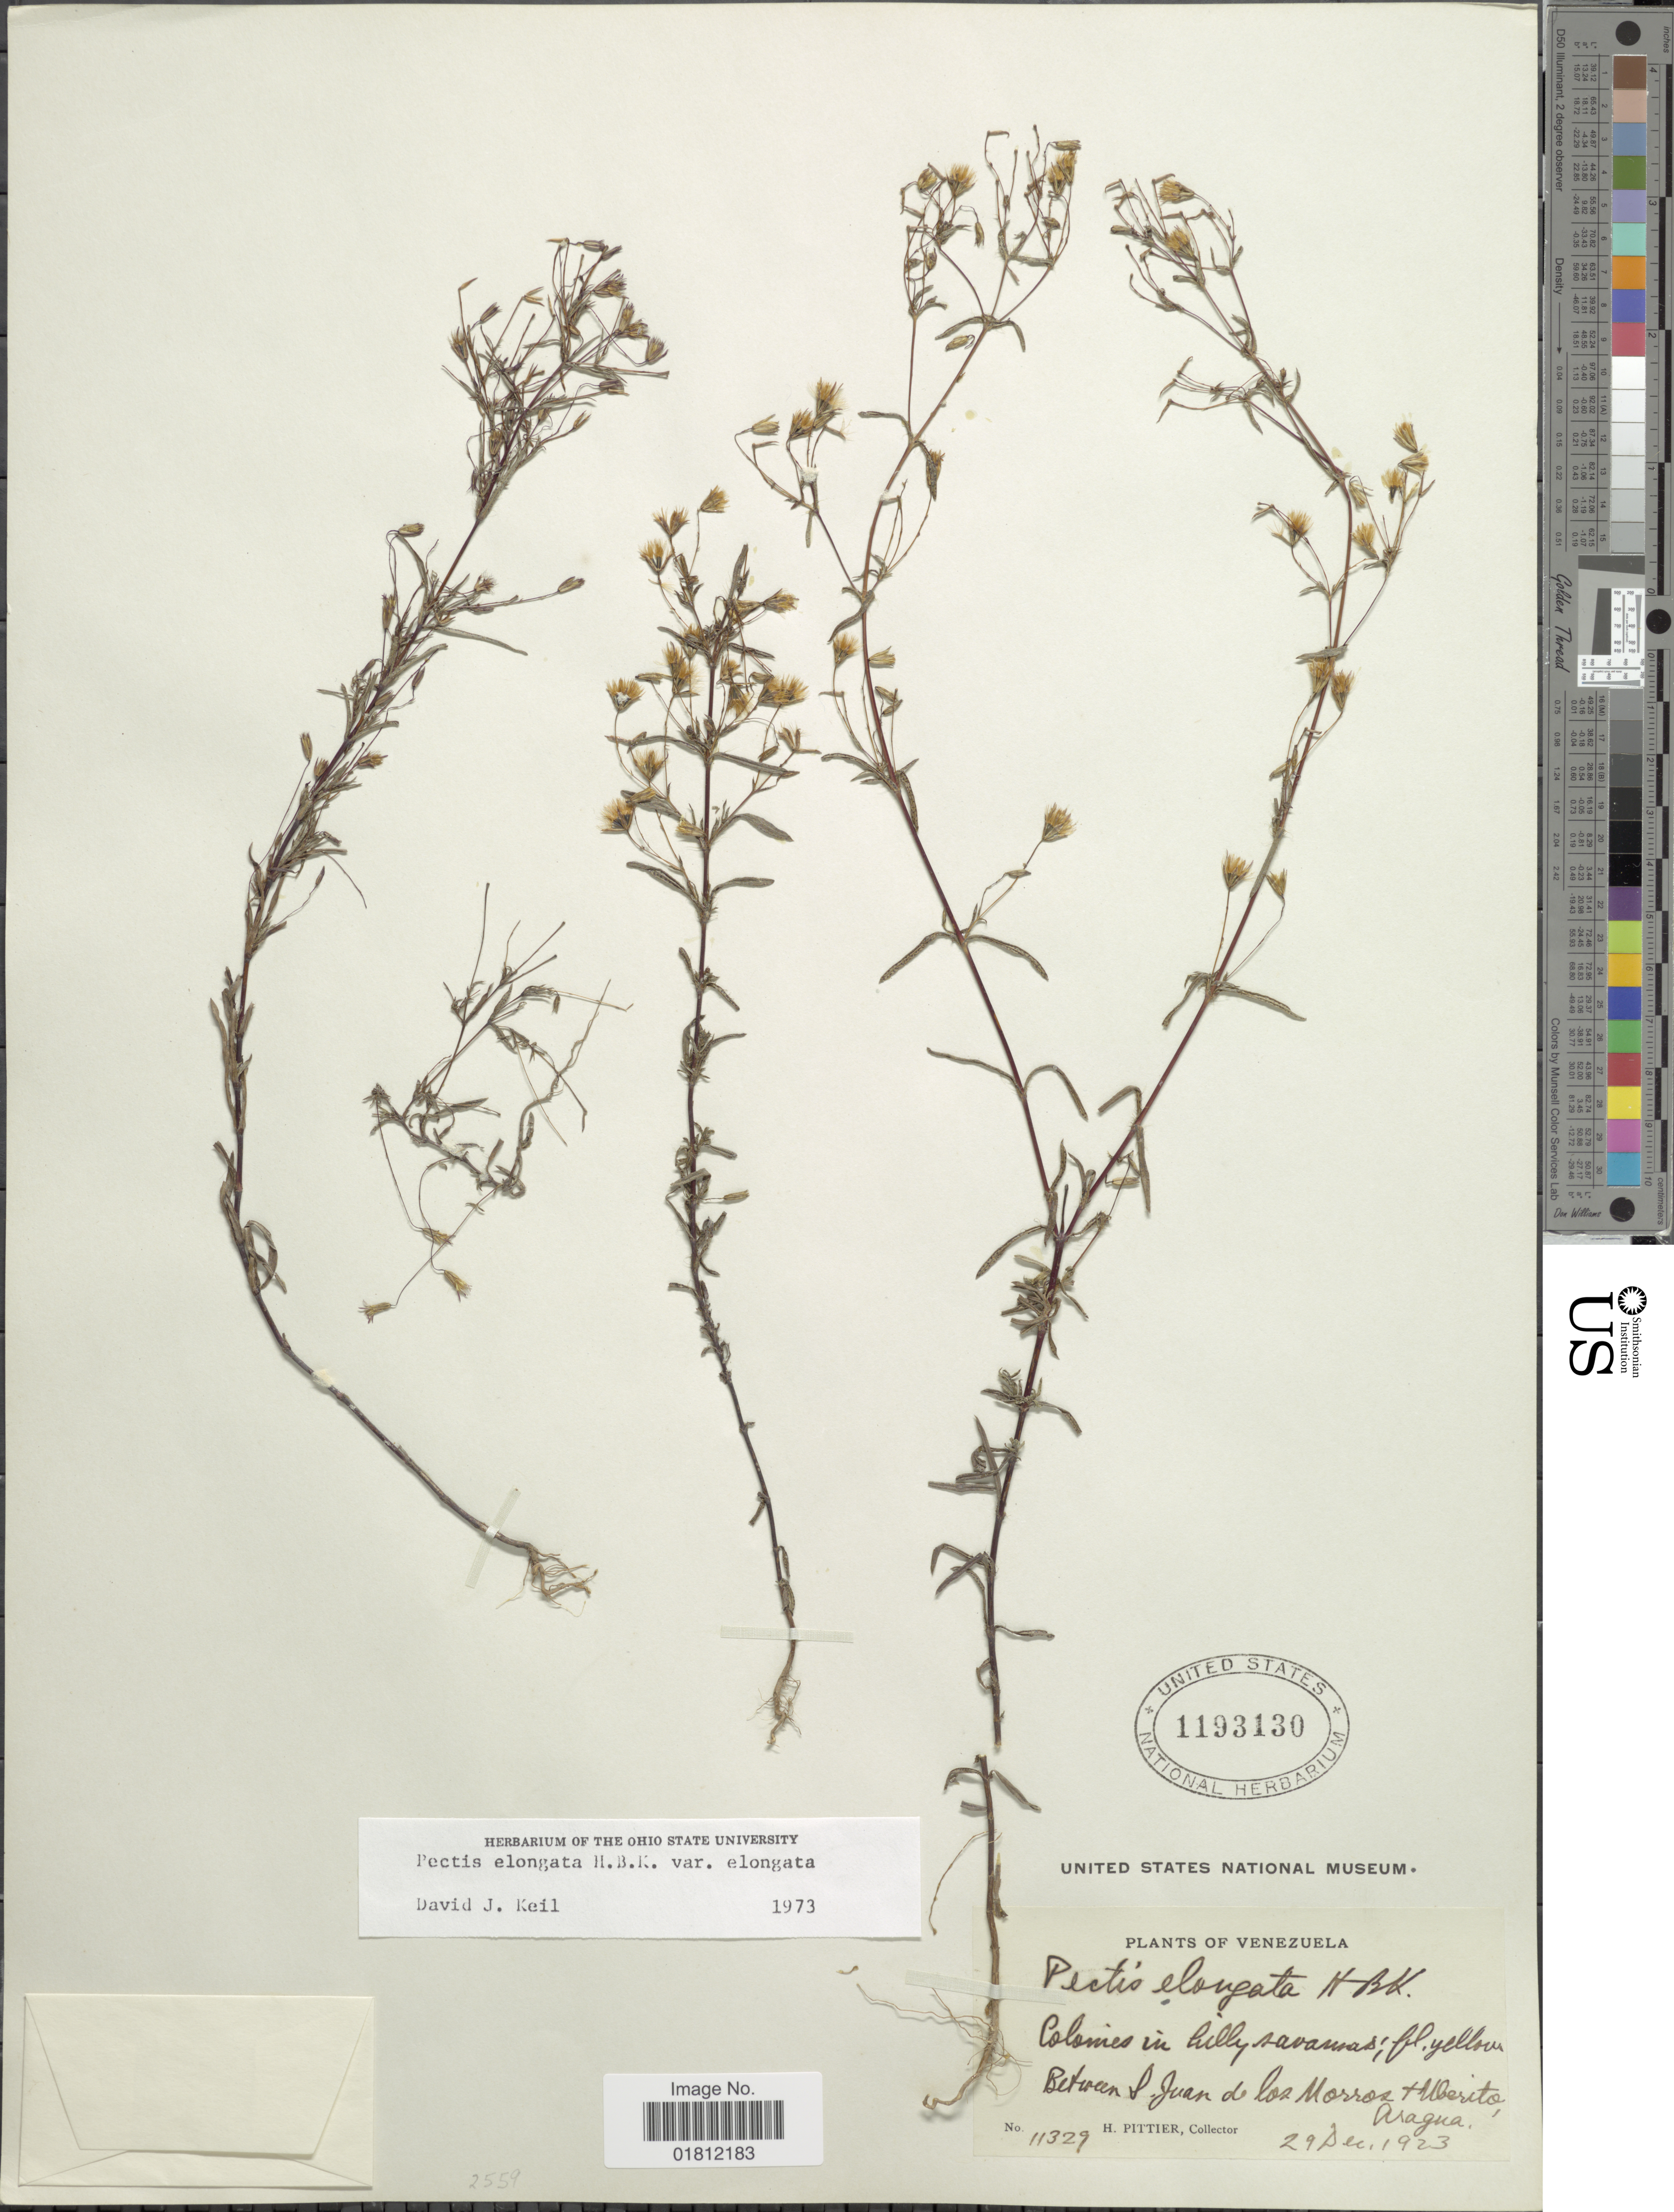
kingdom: Plantae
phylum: Tracheophyta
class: Magnoliopsida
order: Asterales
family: Asteraceae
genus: Pectis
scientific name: Pectis elongata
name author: Kunth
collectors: H. F. Pittier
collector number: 11329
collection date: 1923-12-29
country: Venezuela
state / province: Aragua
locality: Colones in savannas, Between S. Juan de los Morros and Uberito, Aragua.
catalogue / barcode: US 1193130